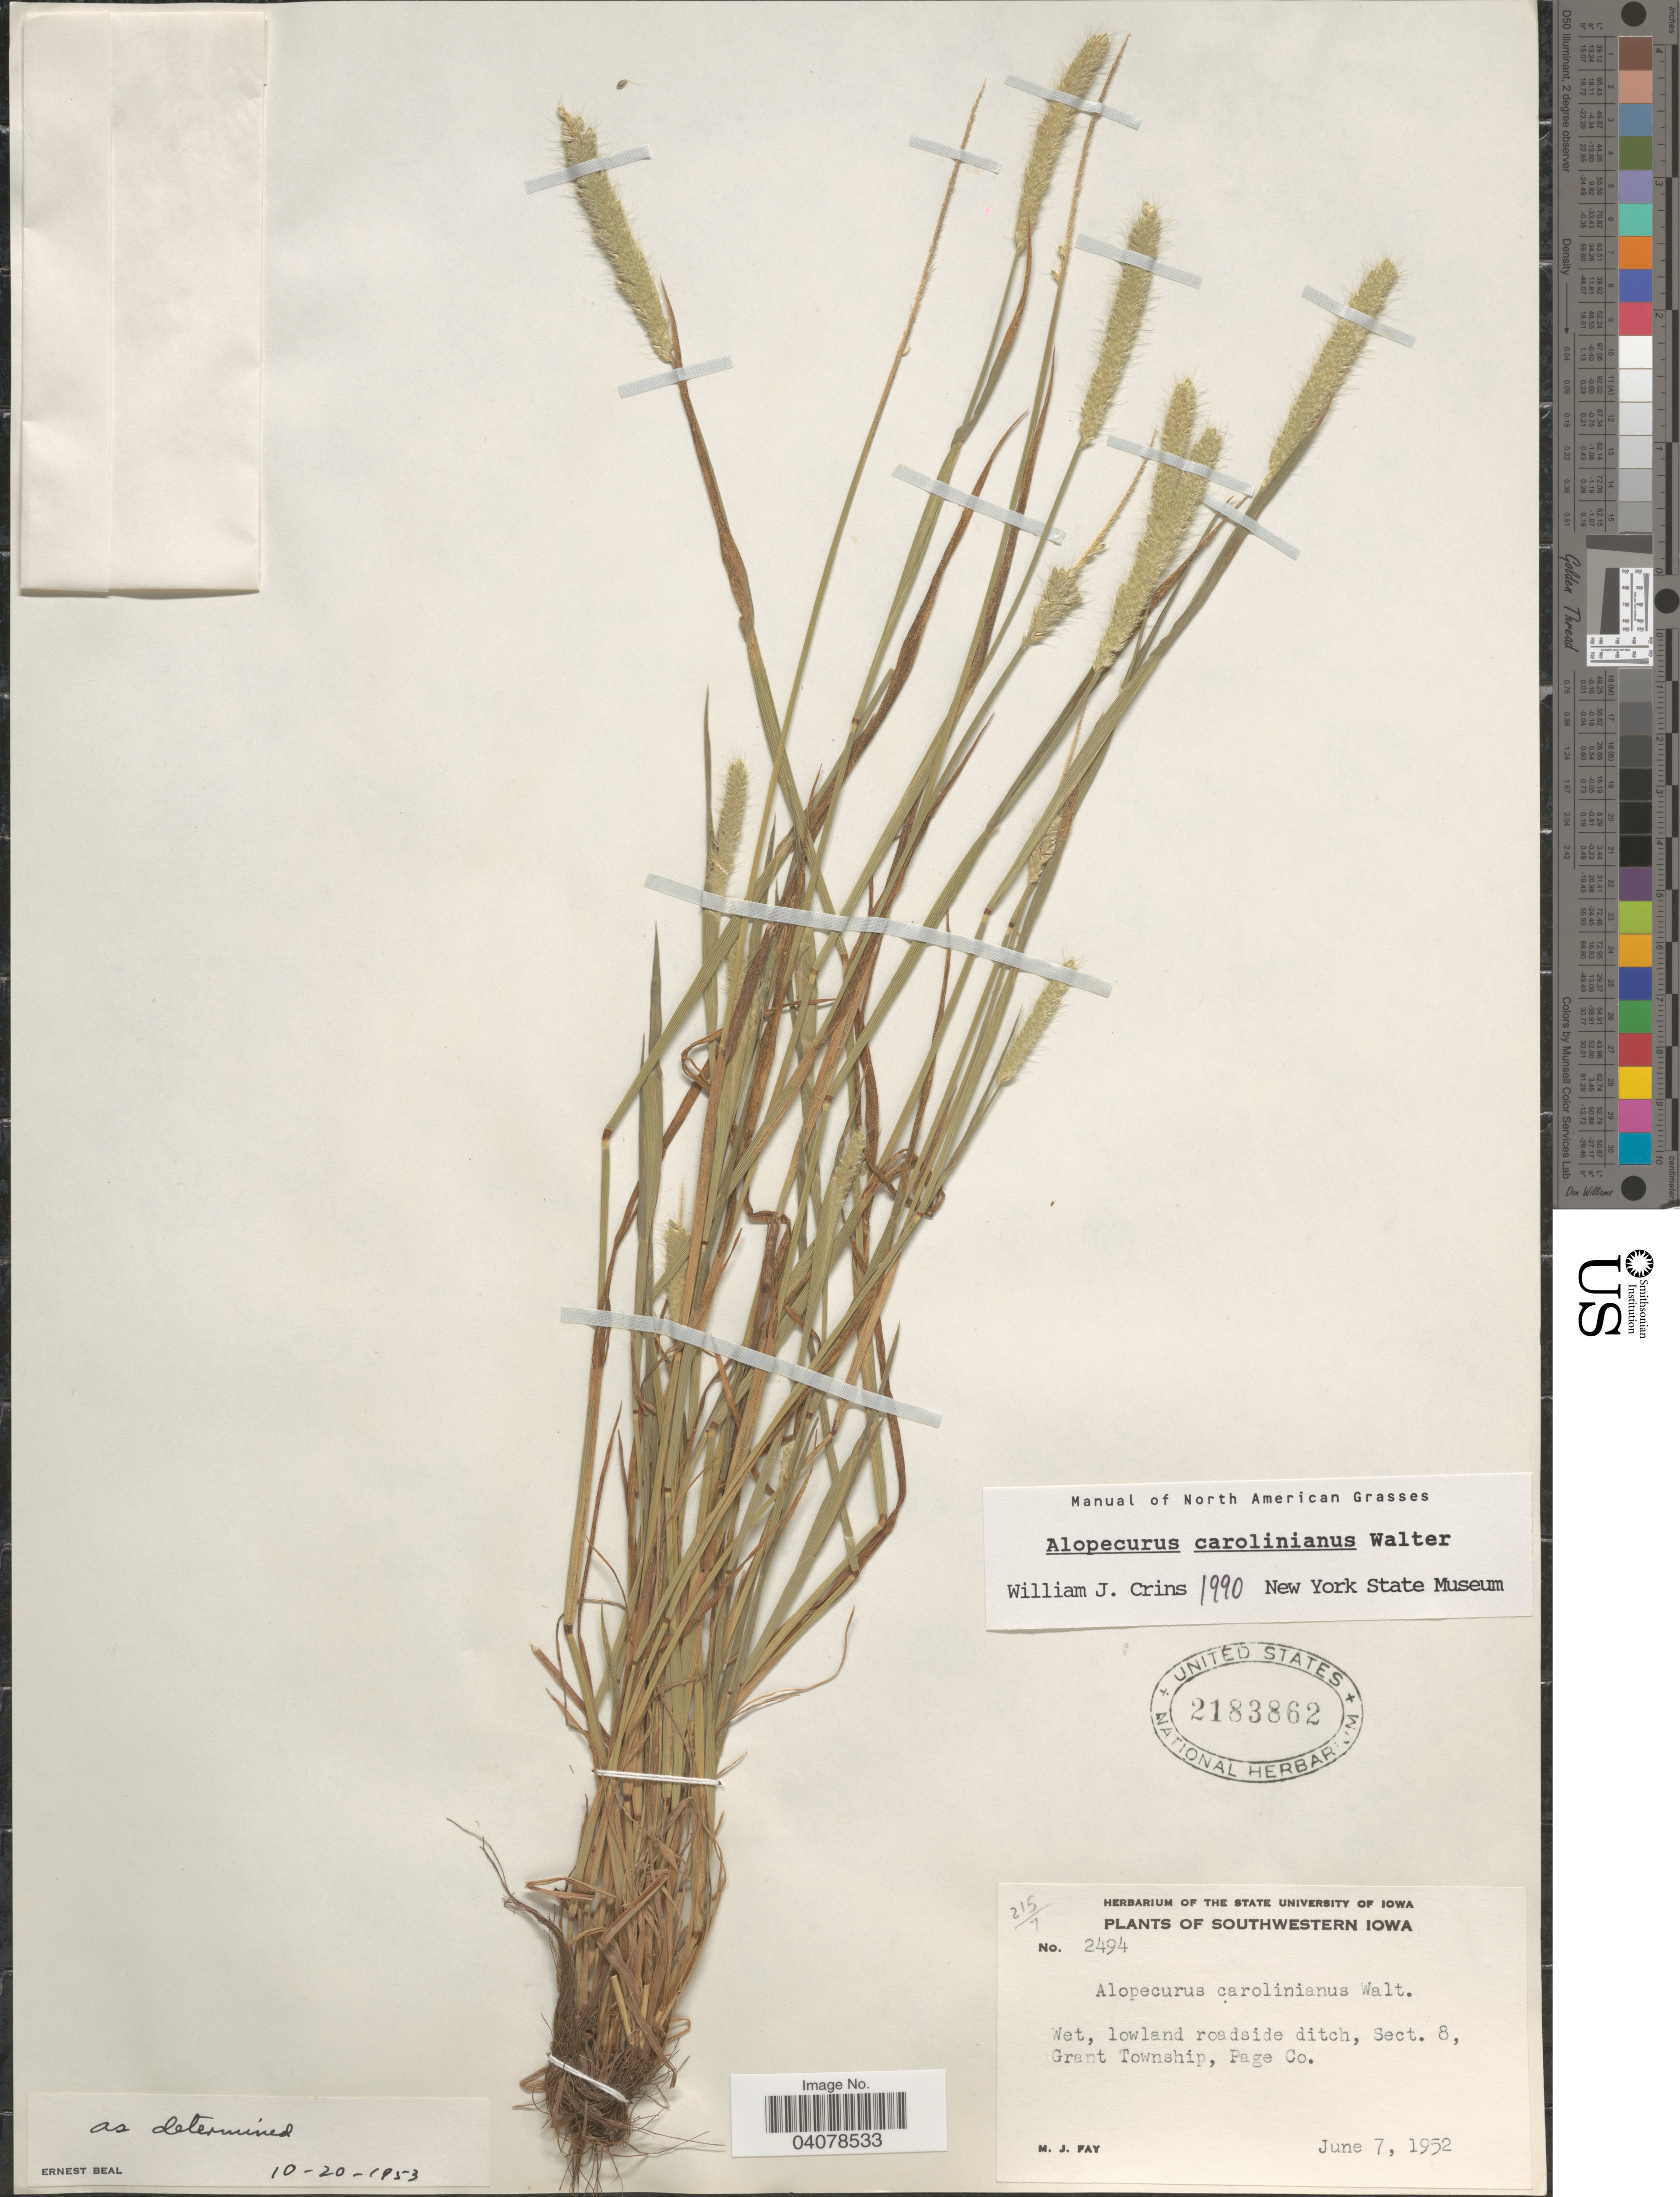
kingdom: Plantae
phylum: Tracheophyta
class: Liliopsida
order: Poales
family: Poaceae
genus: Alopecurus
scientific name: Alopecurus carolinianus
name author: Walter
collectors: M. Fay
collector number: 2494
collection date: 1952-06-07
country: United States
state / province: Iowa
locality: Southwestern Iowa. Wet, lowland roadside ditch, Sect. 8, Grant Township, Page Co.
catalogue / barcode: US 2183862